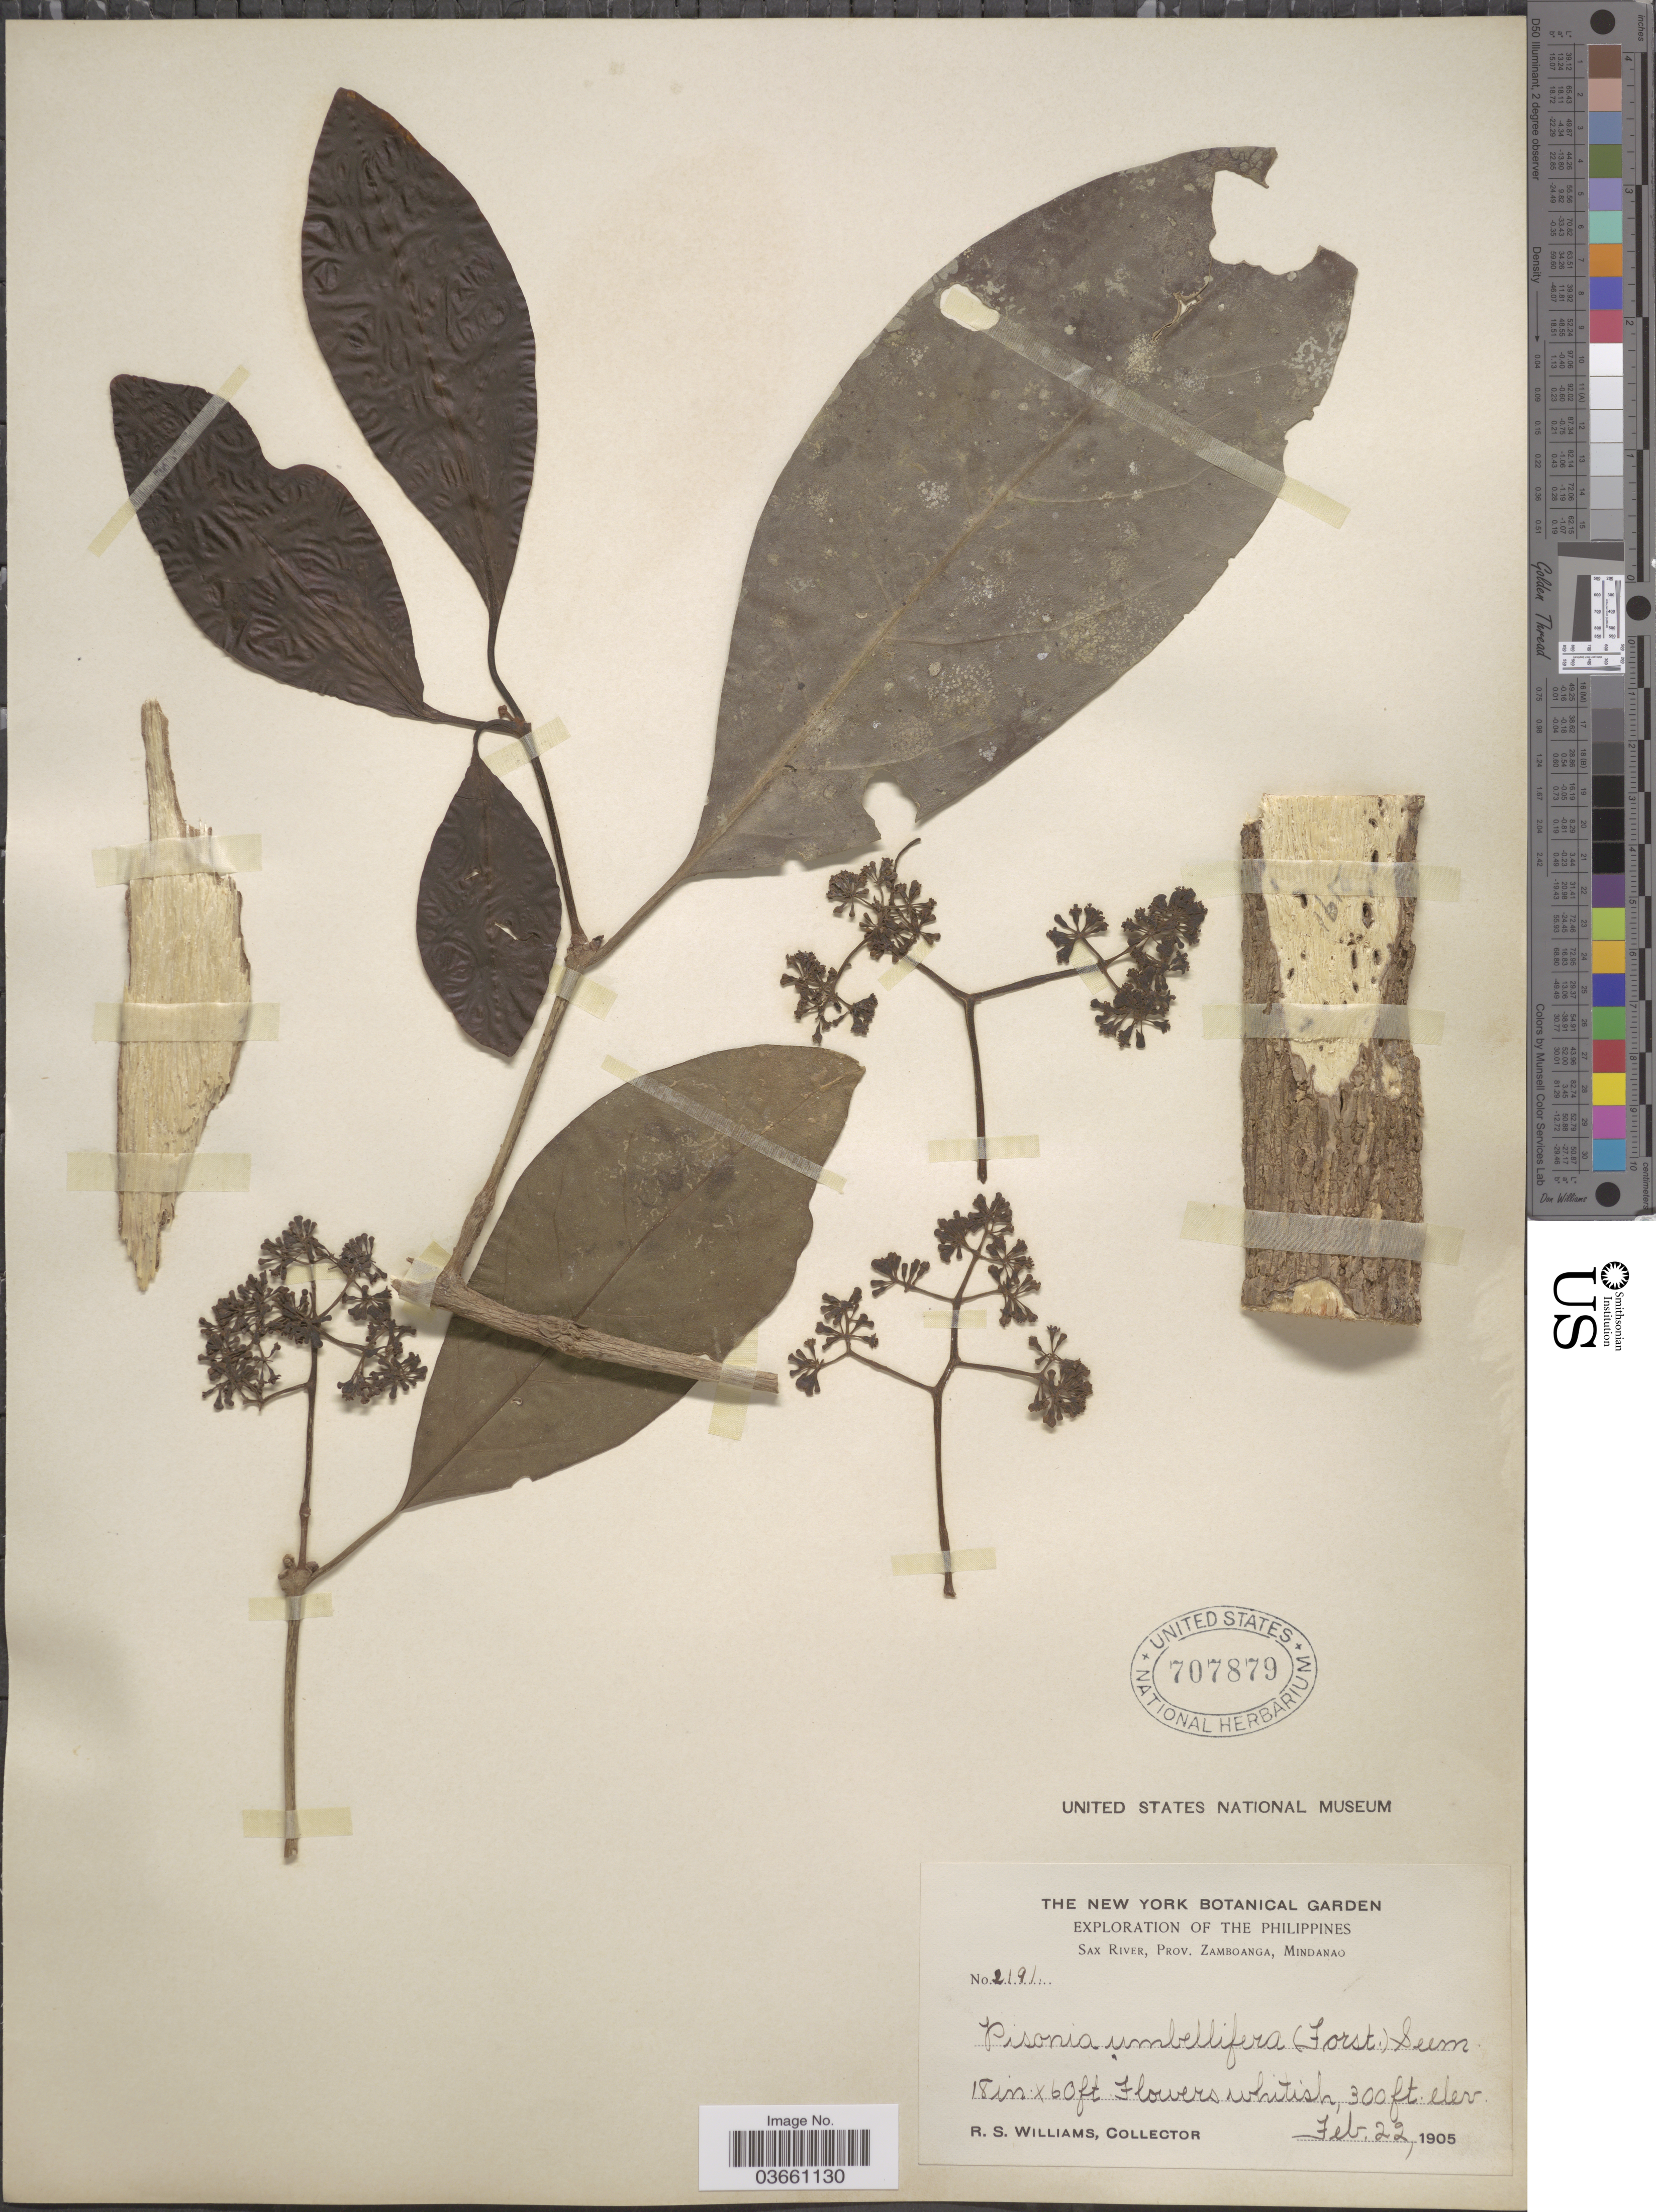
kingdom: Plantae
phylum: Tracheophyta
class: Magnoliopsida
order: Caryophyllales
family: Nyctaginaceae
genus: Pisonia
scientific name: Pisonia umbellifera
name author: (J.R. Forst. & G. Forst.) Seem.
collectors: R. S. Williams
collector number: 2191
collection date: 1905-02-22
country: Philippines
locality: Sax River, Prov. Zamboanga, Mindanao.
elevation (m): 91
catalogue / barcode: US 707879